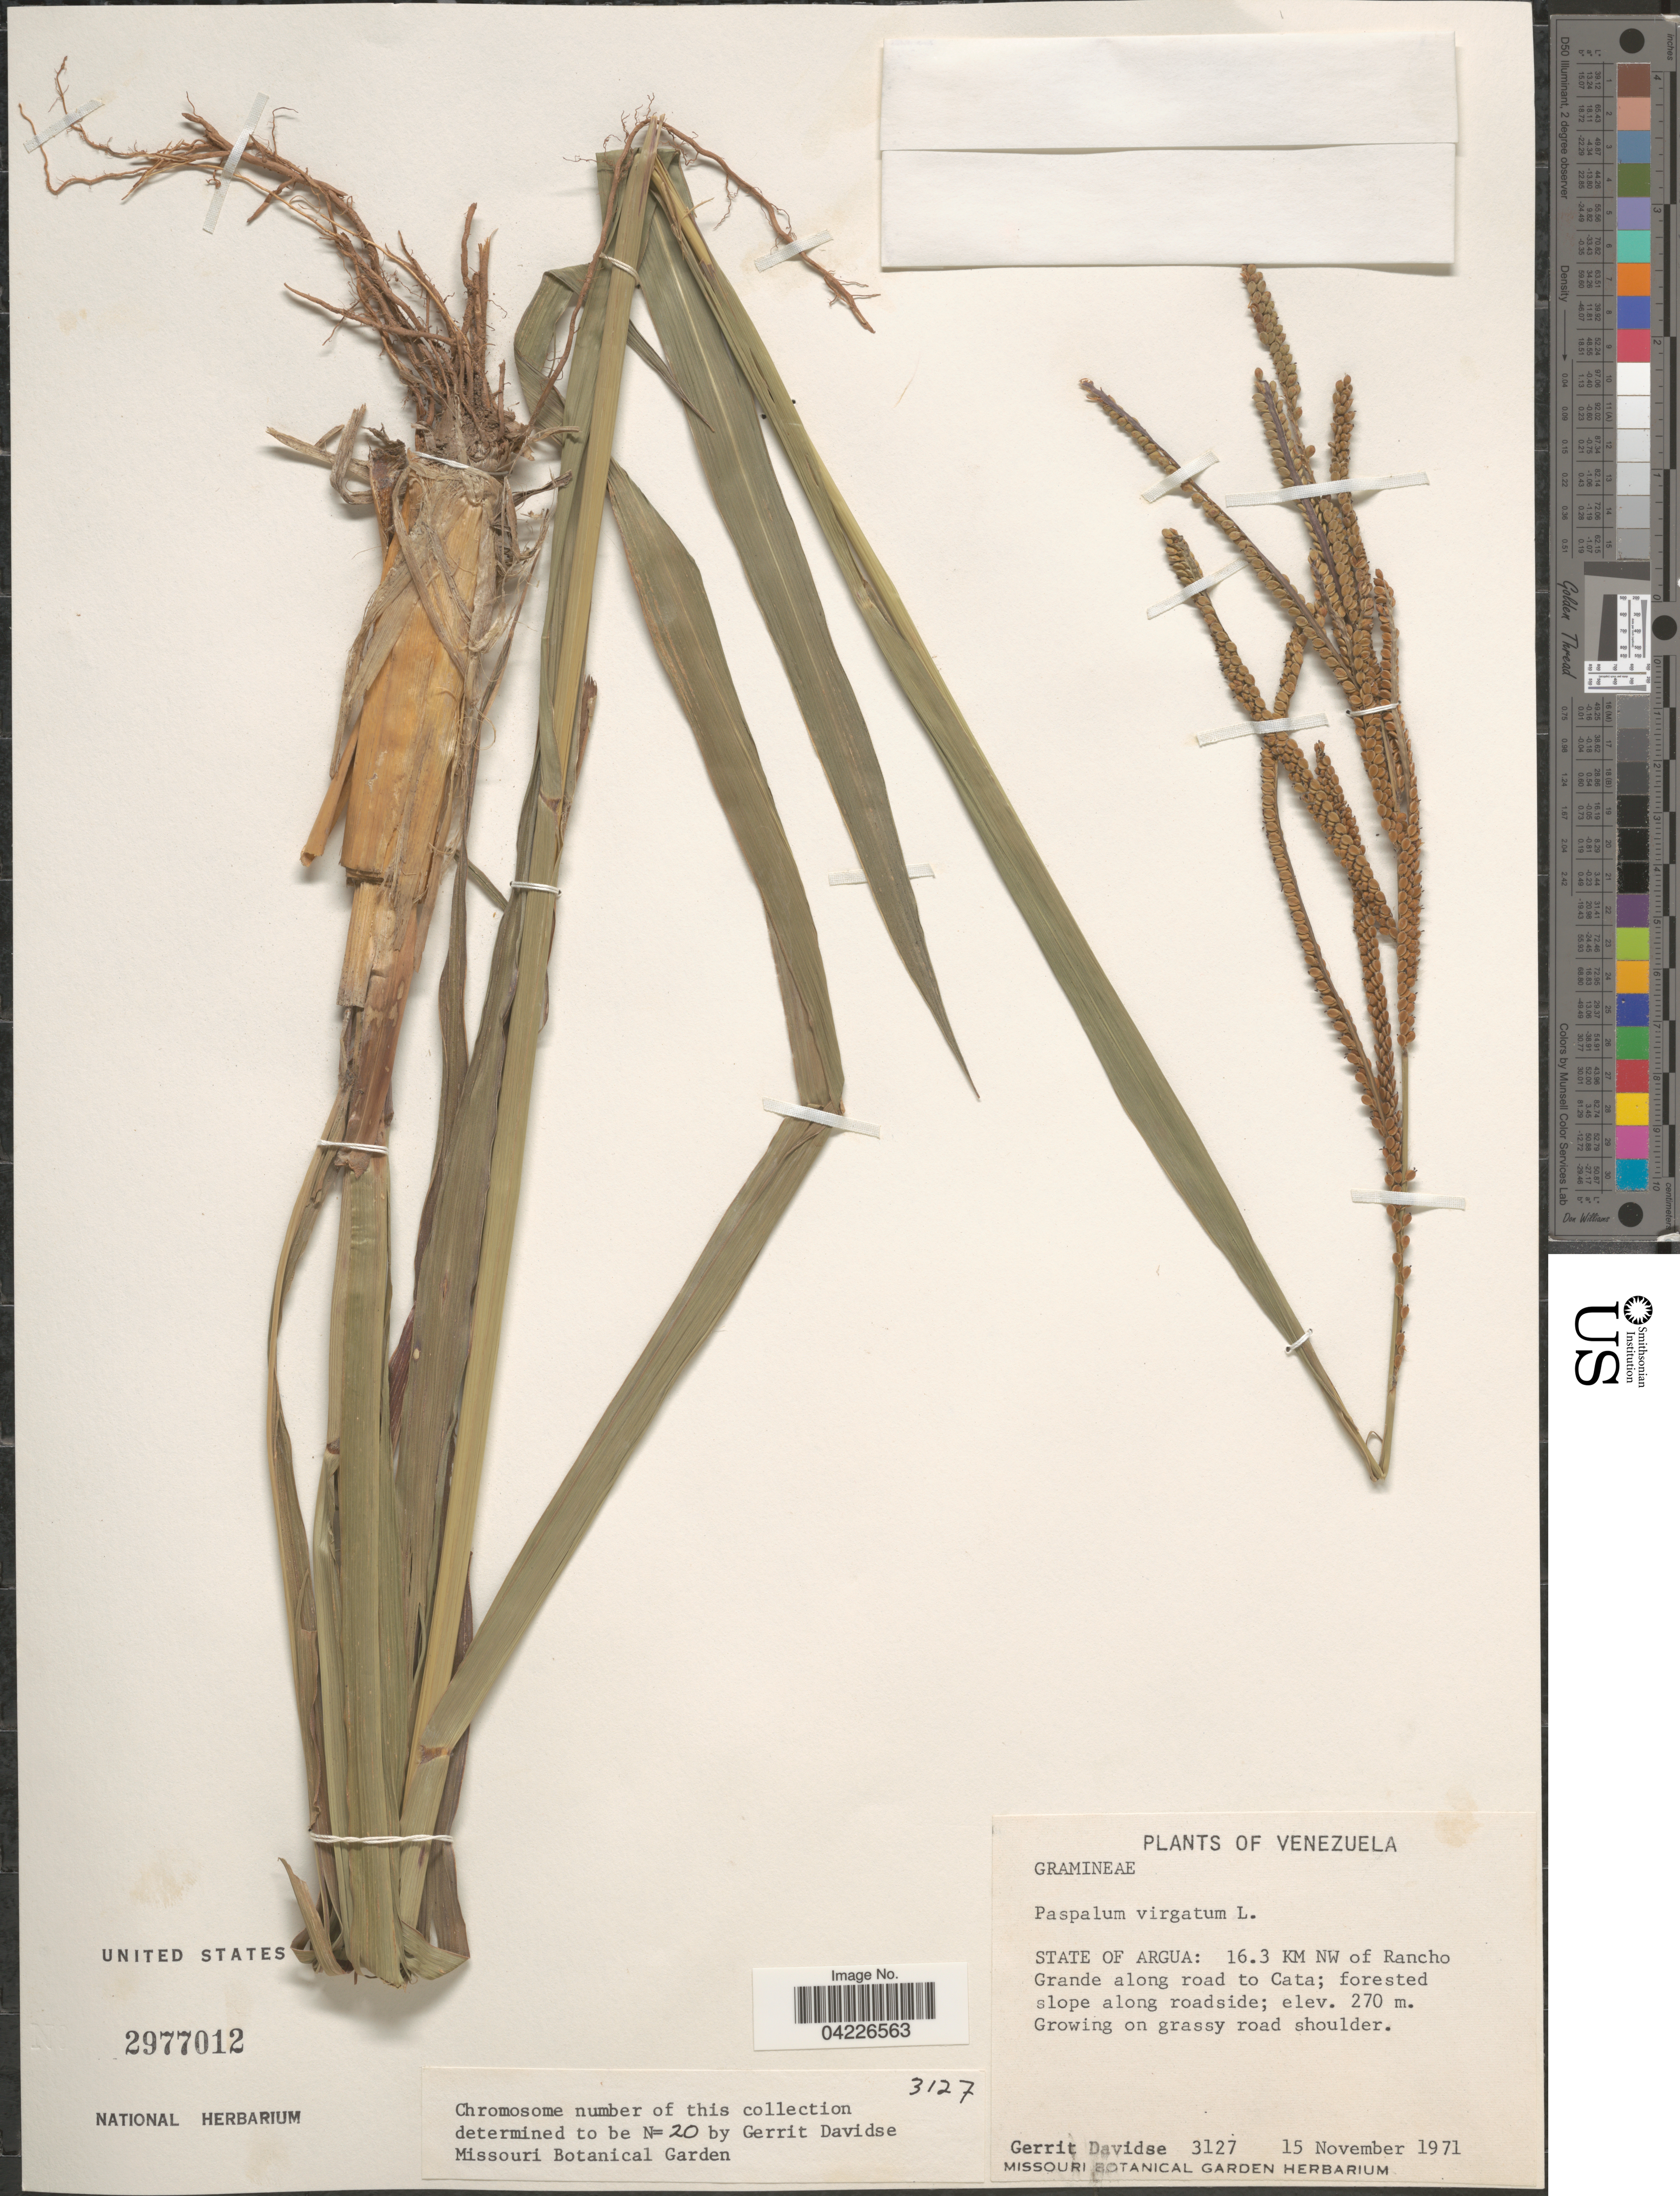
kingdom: Plantae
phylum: Tracheophyta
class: Liliopsida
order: Poales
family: Poaceae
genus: Paspalum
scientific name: Paspalum virgatum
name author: L.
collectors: G. Davidse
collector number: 3127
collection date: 1971-11-15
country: Venezuela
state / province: Aragua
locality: State of Argua: 16.3 KM NW of Rancho Grande along road to Cata.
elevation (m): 270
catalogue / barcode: US 2977012